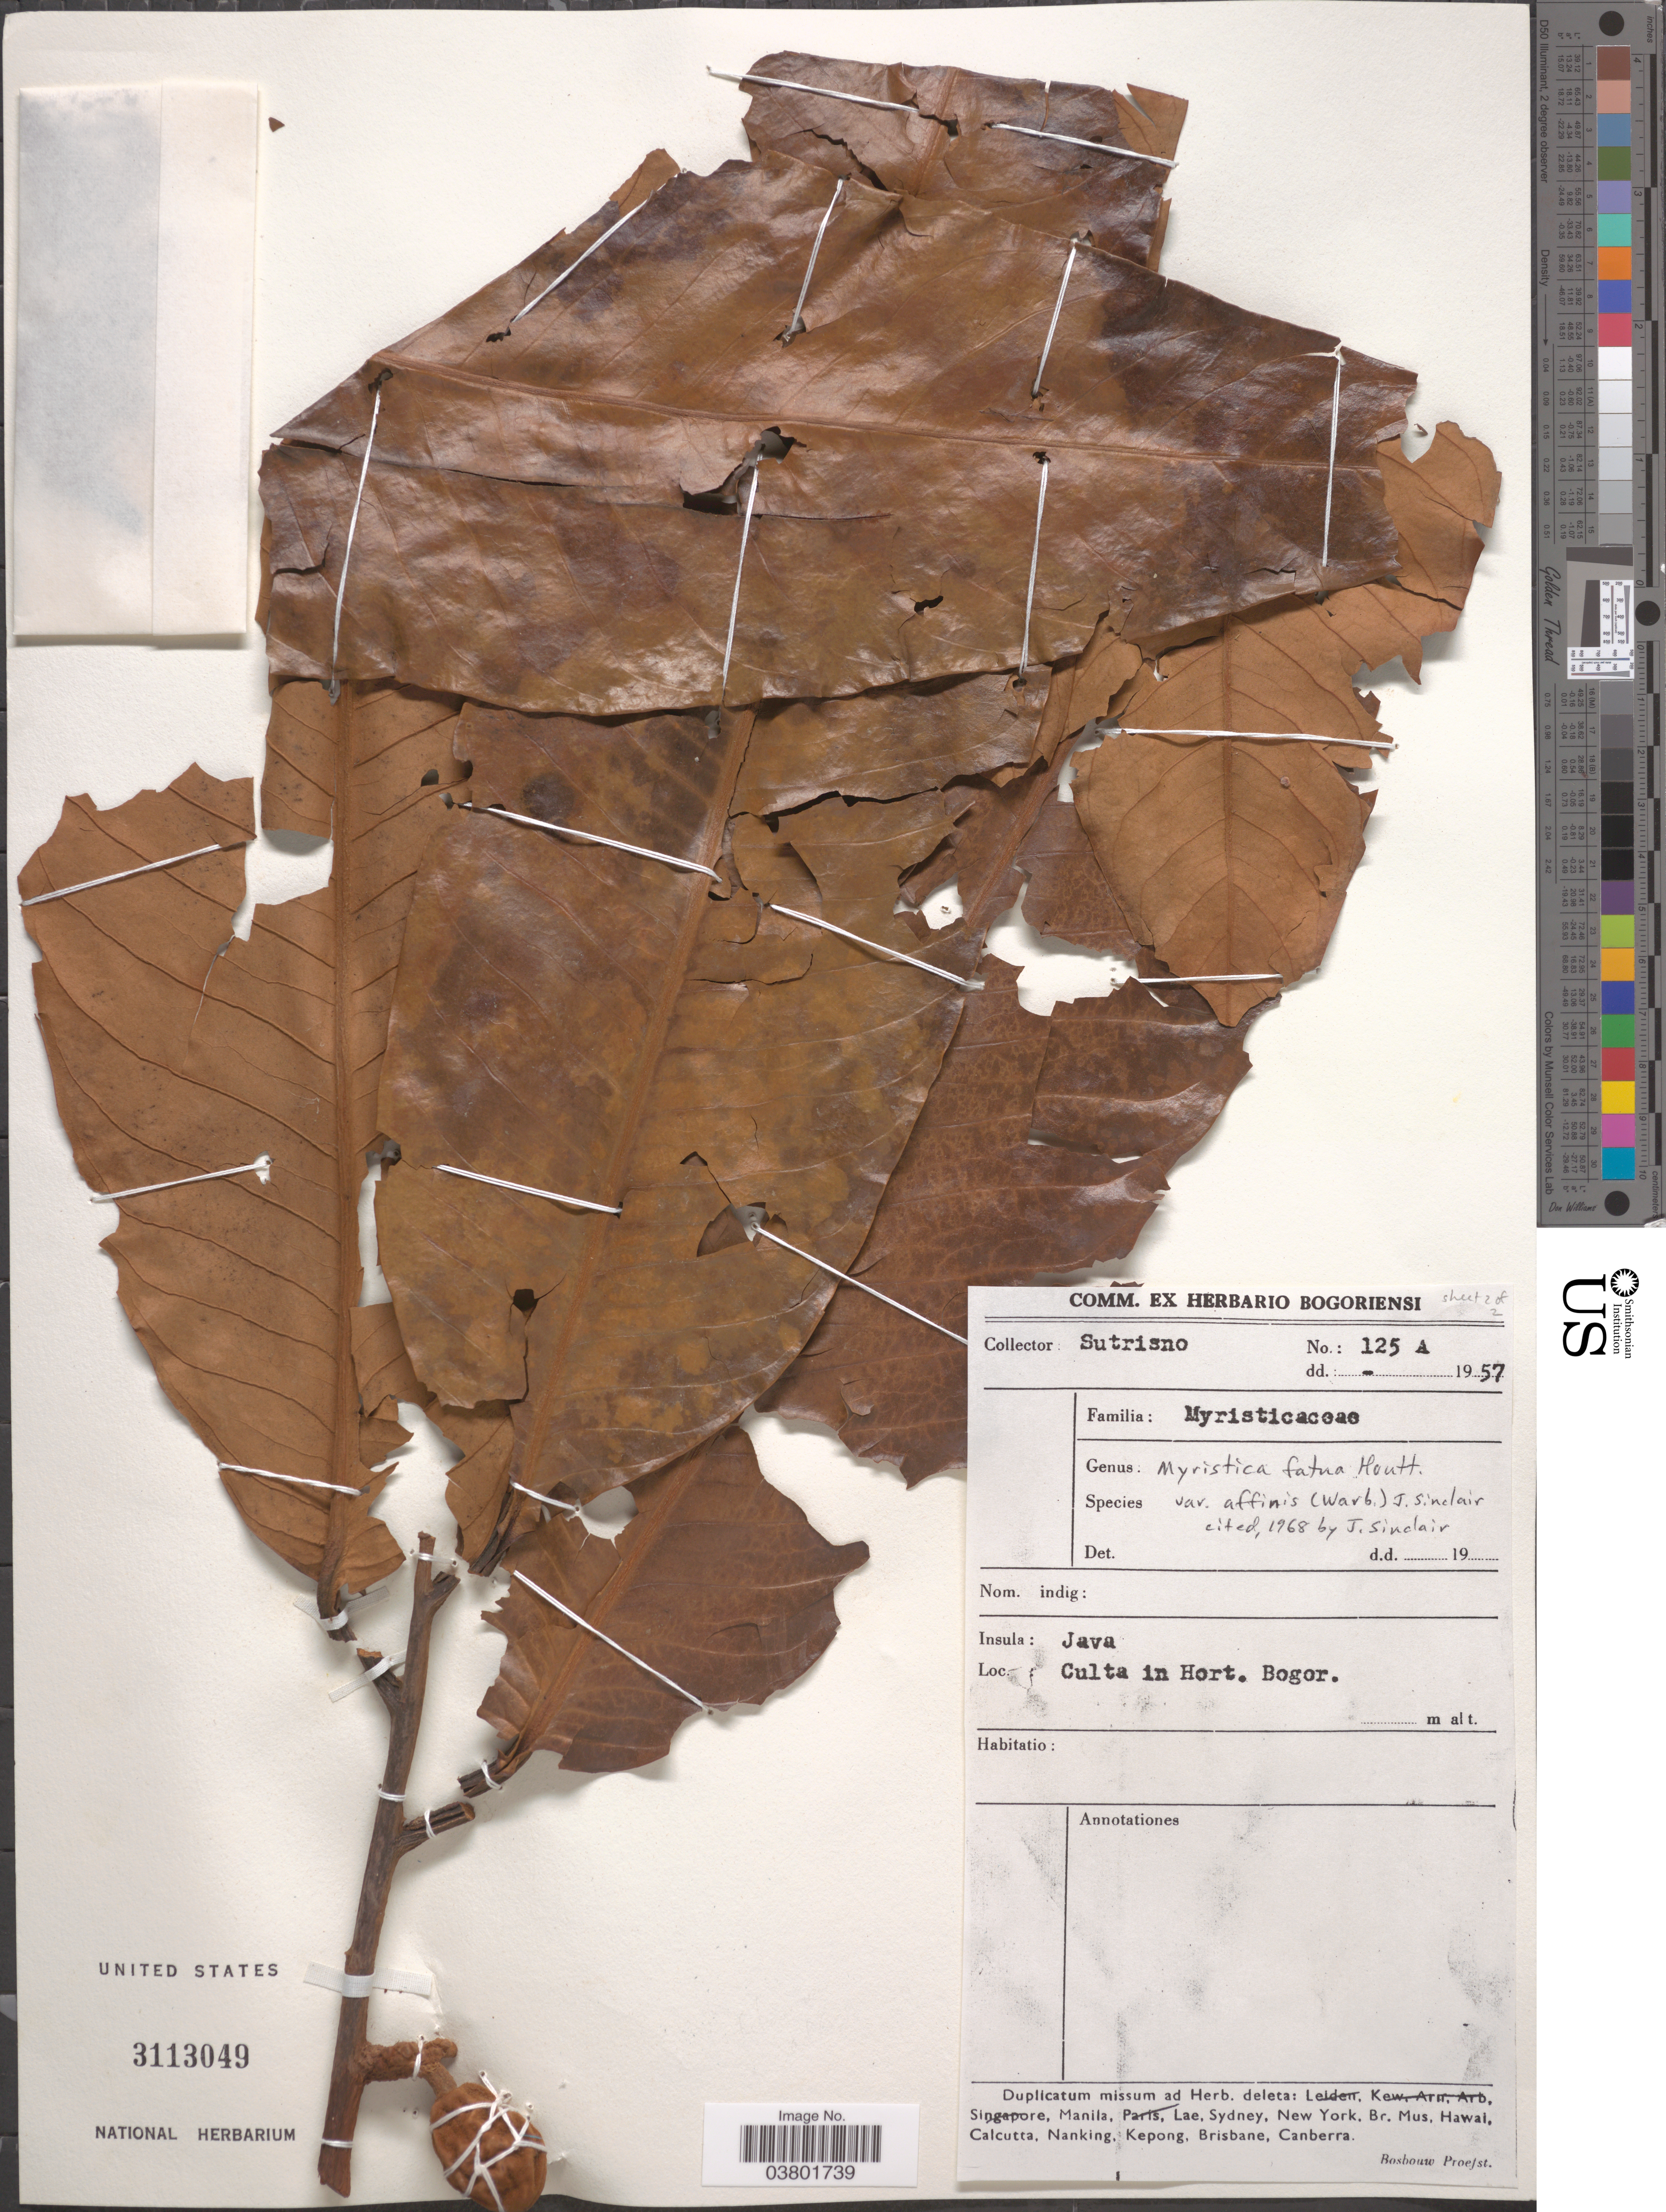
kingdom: Plantae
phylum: Tracheophyta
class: Magnoliopsida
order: Magnoliales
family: Myristicaceae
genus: Myristica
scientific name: Myristica fatua var. affinis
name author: (Warb.) J. Sinclair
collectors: P. Sutrisno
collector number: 125A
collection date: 1957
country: Indonesia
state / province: Java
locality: Insula: Java. Culta in Hort. Bogor.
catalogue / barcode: US 3113049